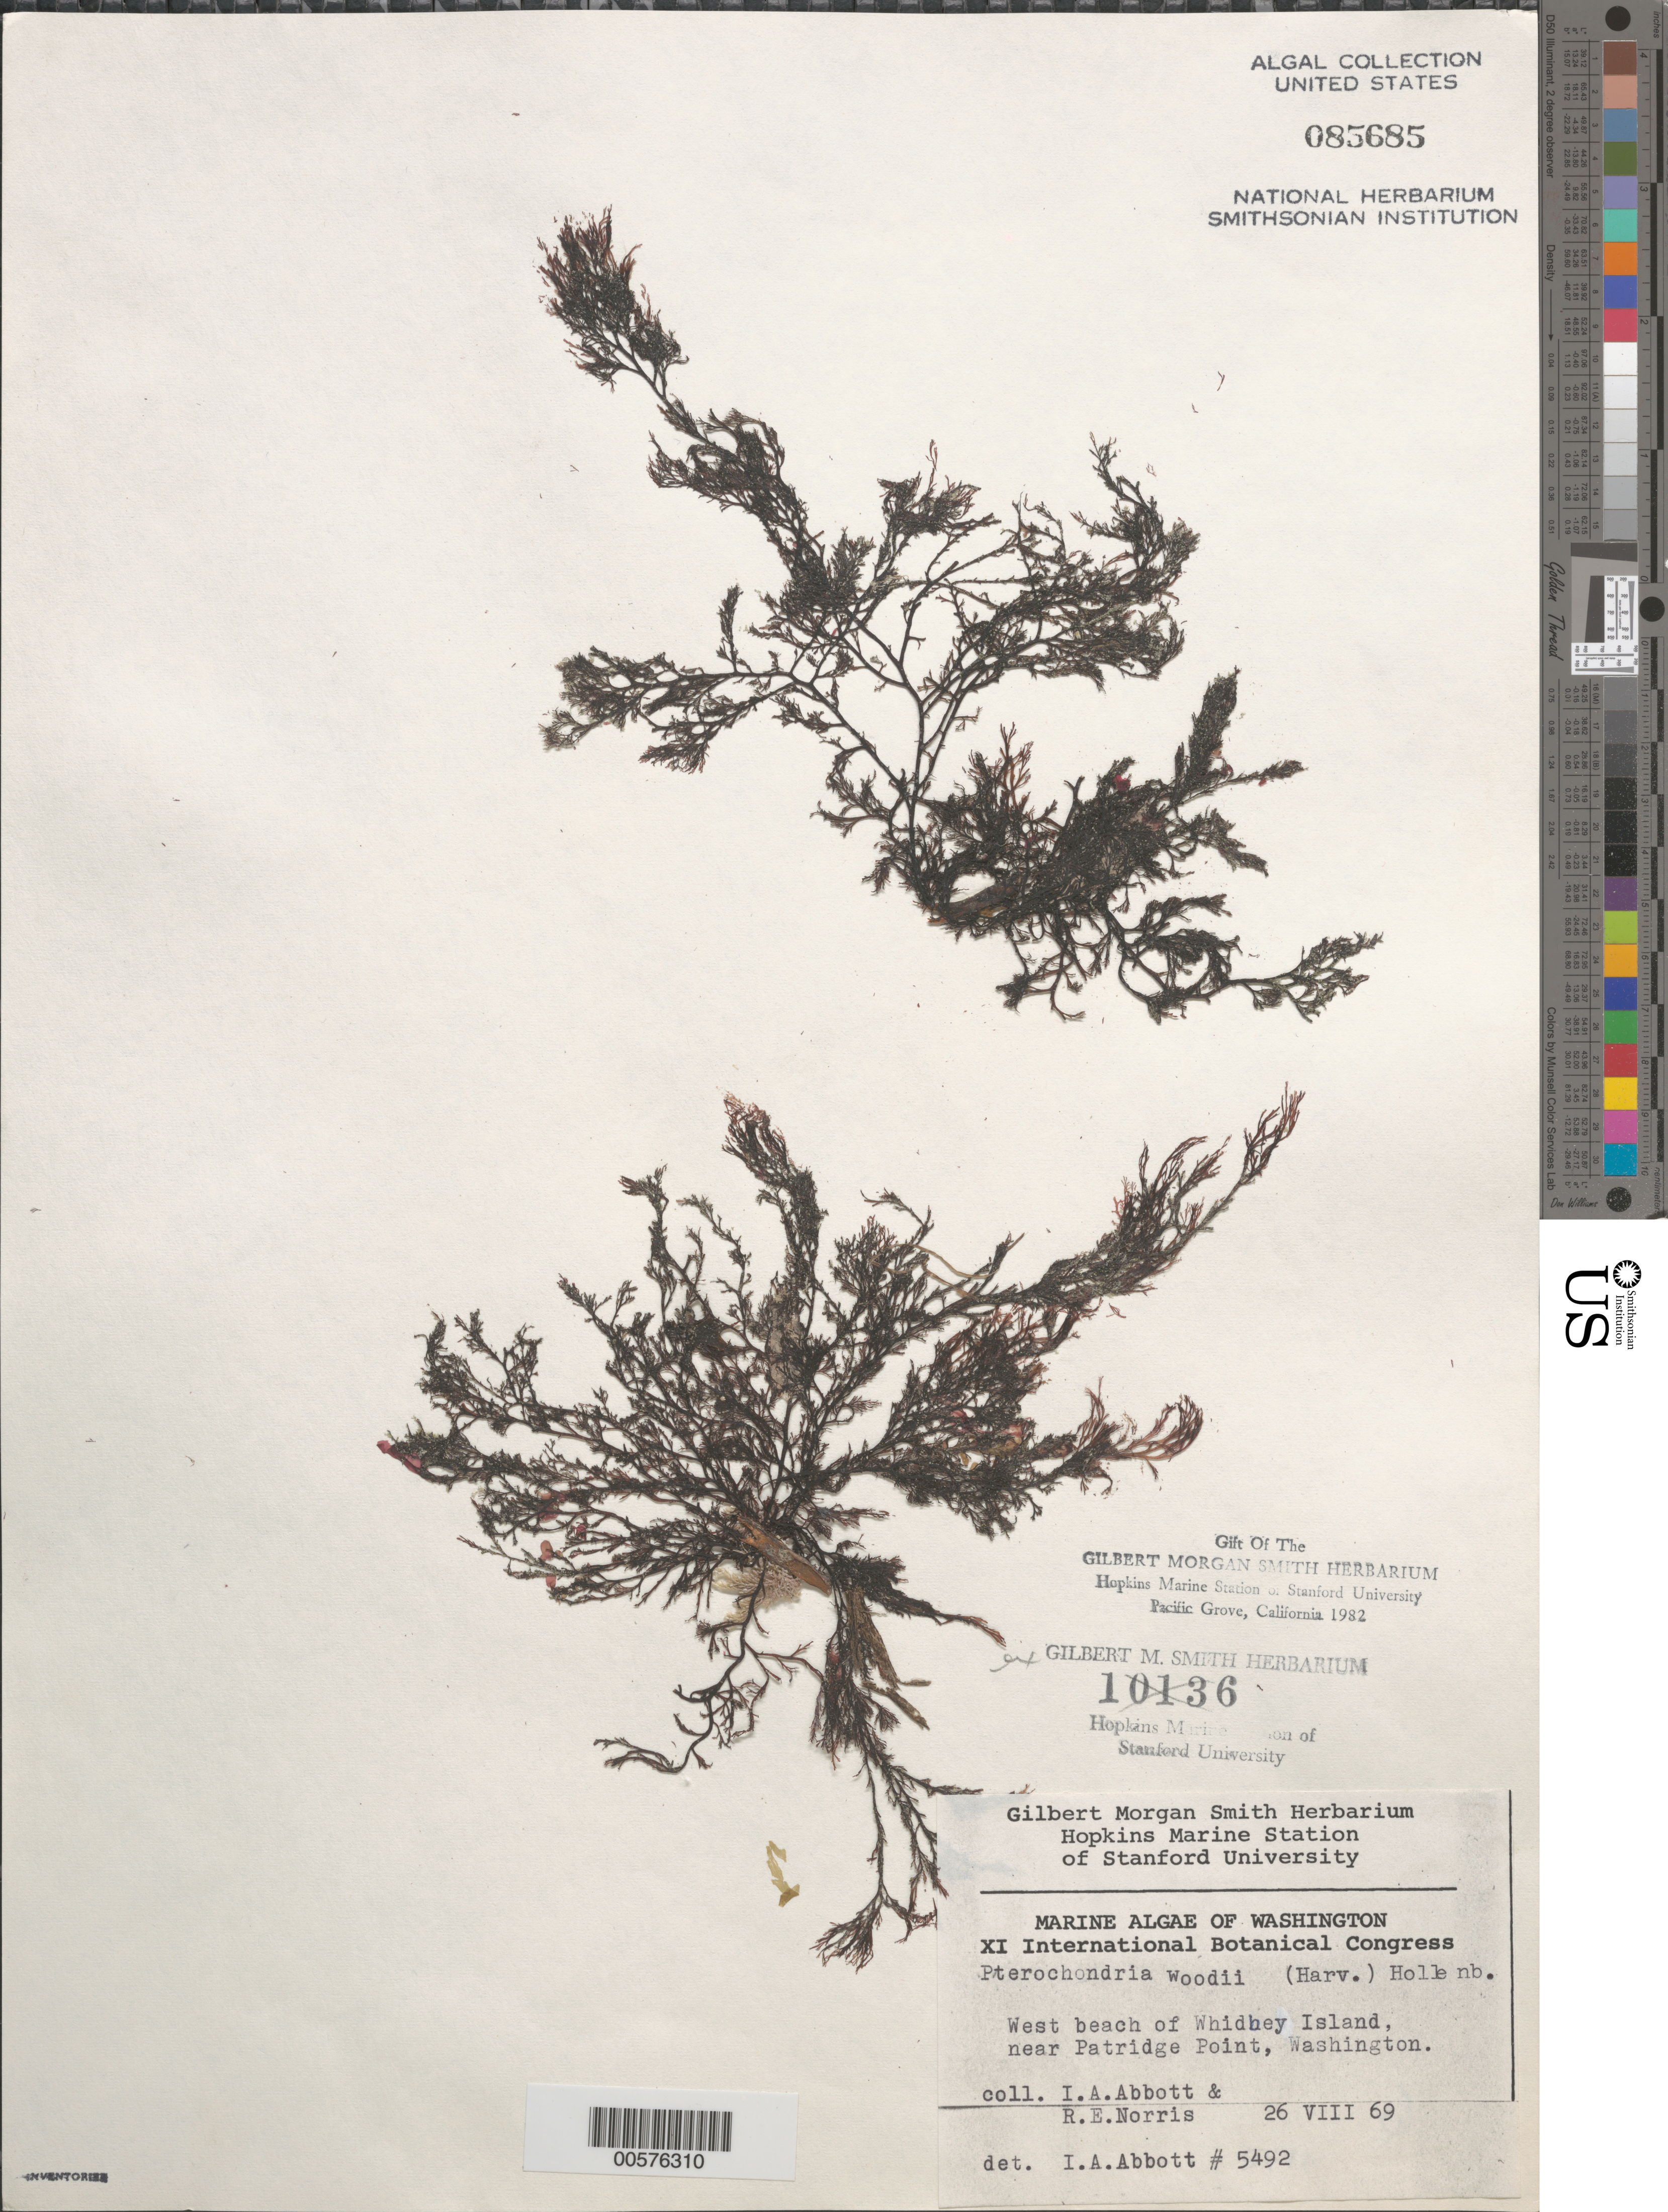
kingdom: Plantae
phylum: Rhodophyta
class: Florideophyceae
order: Ceramiales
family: Rhodomelaceae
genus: Pterochondria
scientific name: Pterochondria woodii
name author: (Harv.) Hollenb.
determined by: Abbott, Isabella A.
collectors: I. A. Abbott & R. E. Norris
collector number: IAA 5492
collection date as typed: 26 Aug 1969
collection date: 1969-08-26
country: United States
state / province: Washington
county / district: Island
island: Whidbey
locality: West Beach near Partridge Point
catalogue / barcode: US 85685